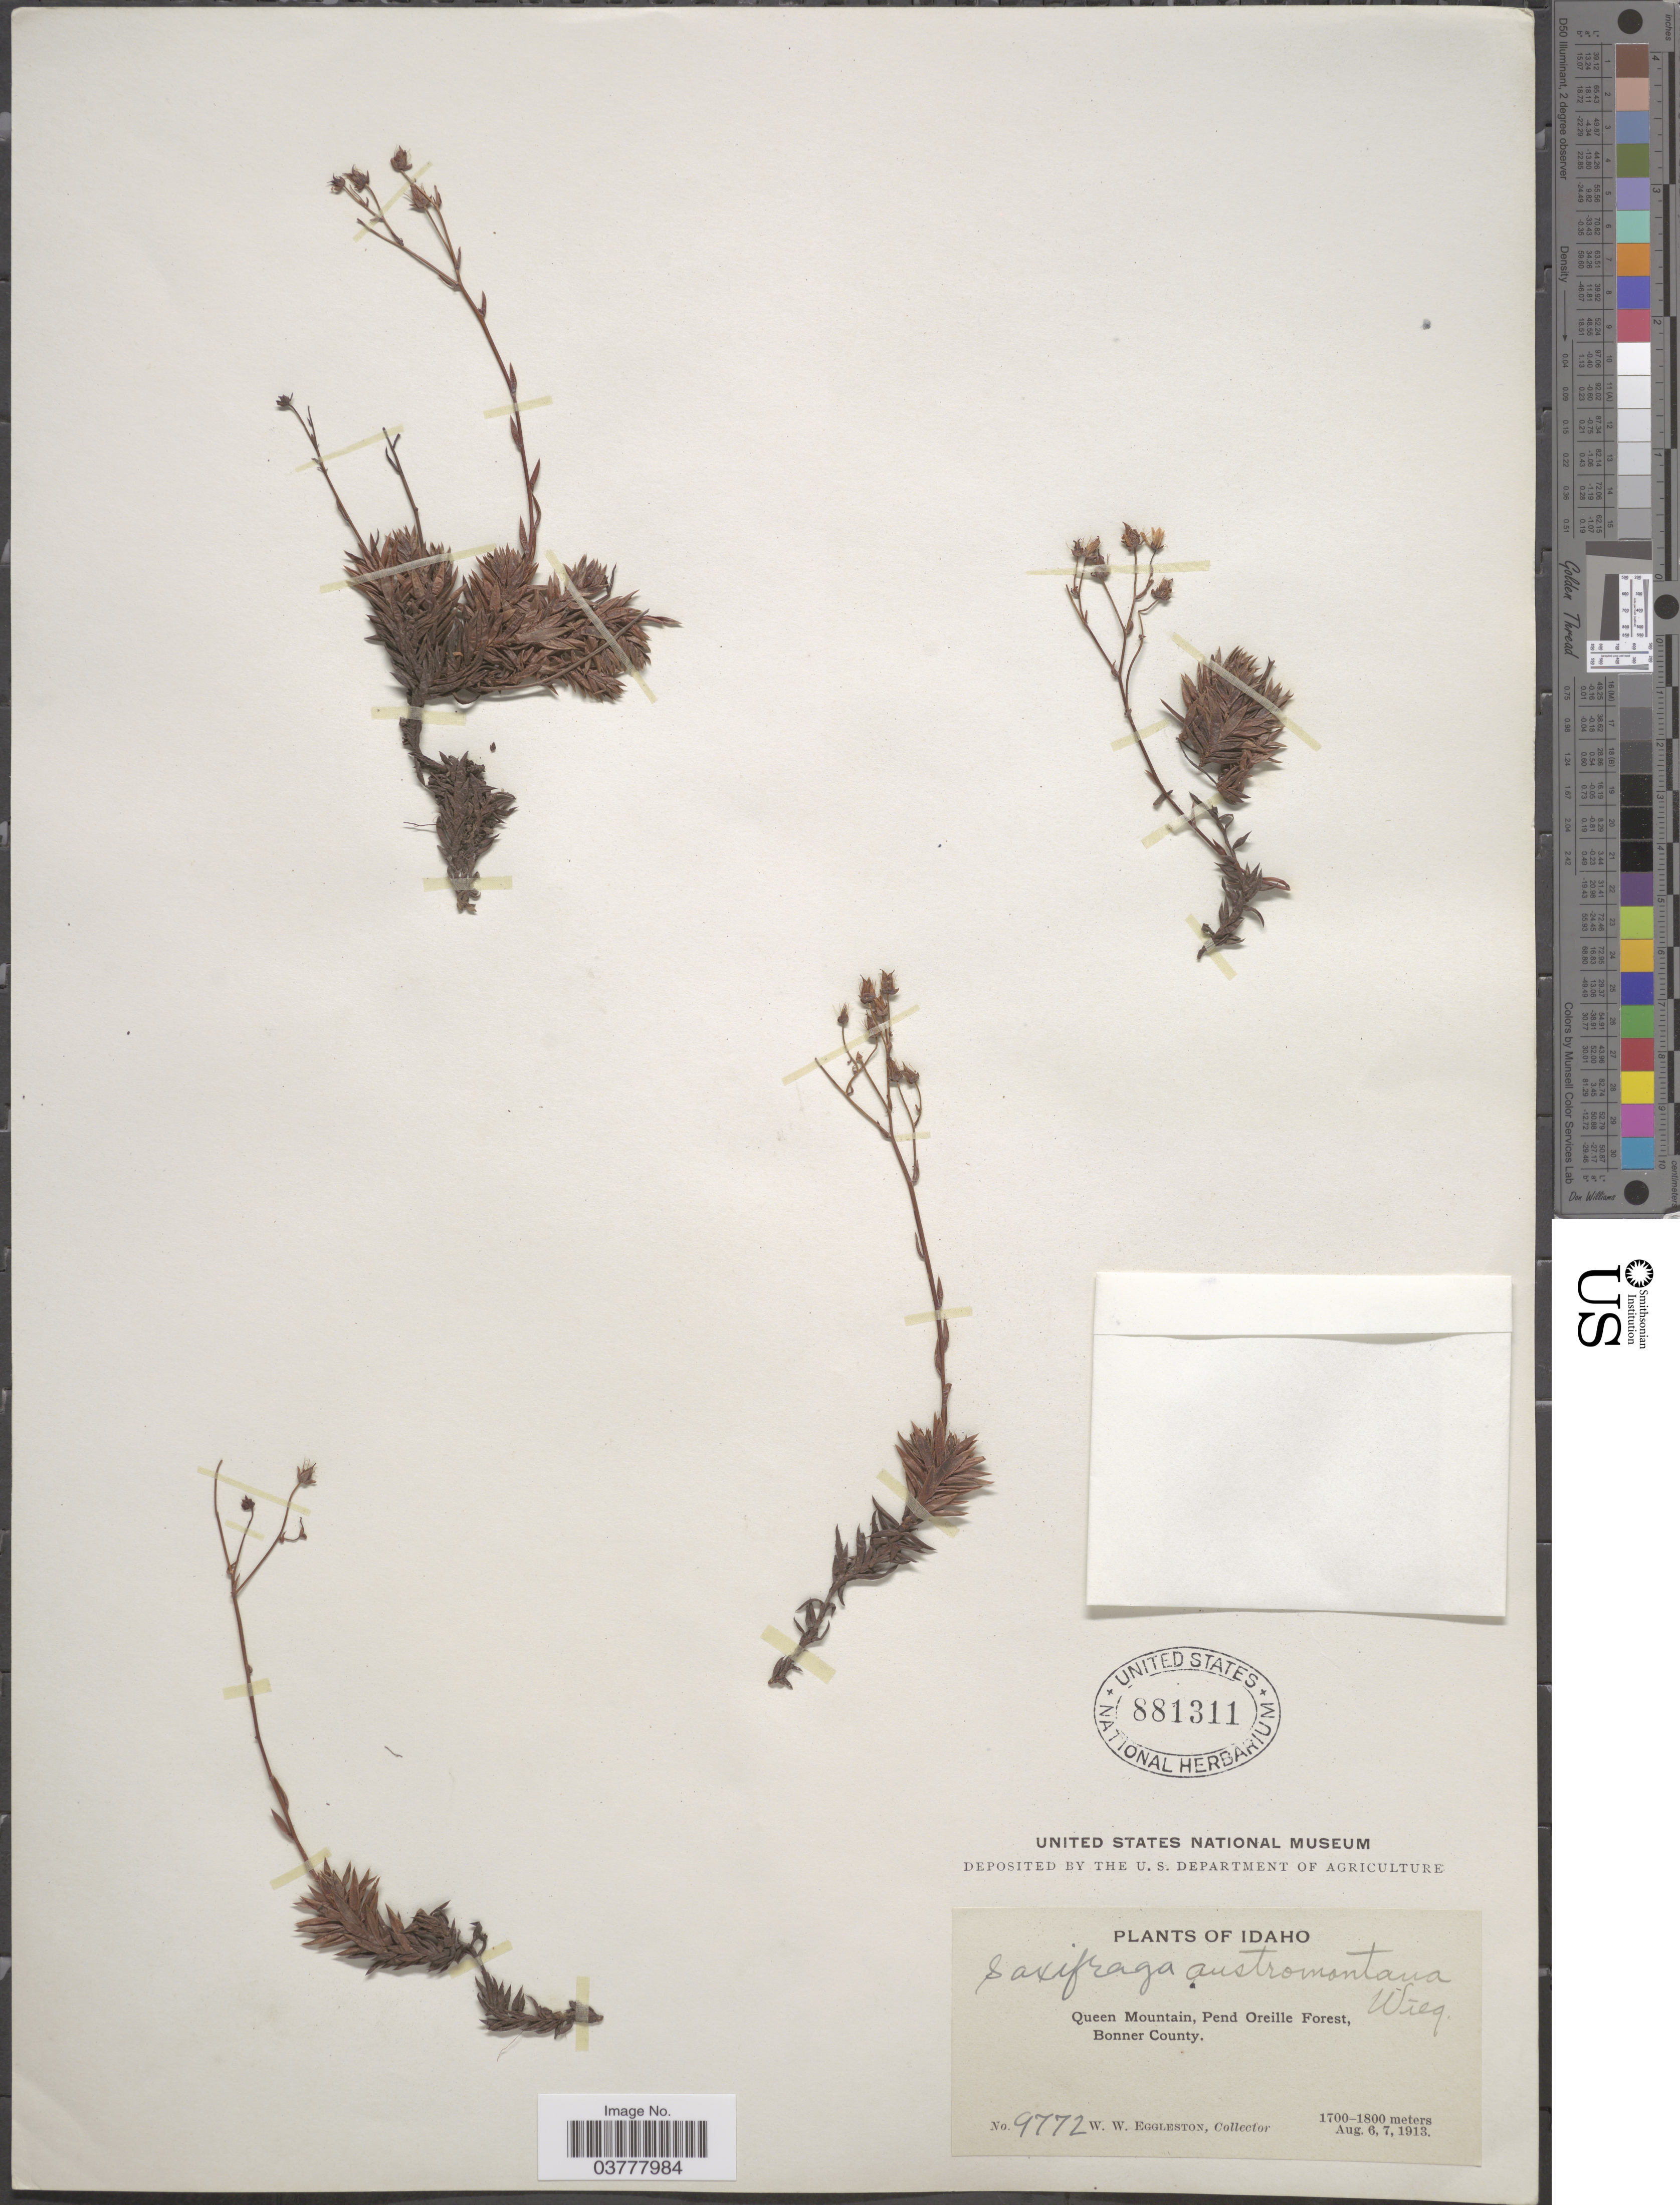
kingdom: Plantae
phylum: Tracheophyta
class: Magnoliopsida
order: Saxifragales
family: Saxifragaceae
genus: Saxifraga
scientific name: Saxifraga bronchialis subsp. austromontana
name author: (Wiegand) Piper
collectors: W. W. Eggleston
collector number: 9772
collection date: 1913-08-06/1913-08-07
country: United States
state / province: Idaho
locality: Queen Mountain, Pend Oreille Forest, Bonner County.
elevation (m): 1700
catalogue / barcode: US 881311